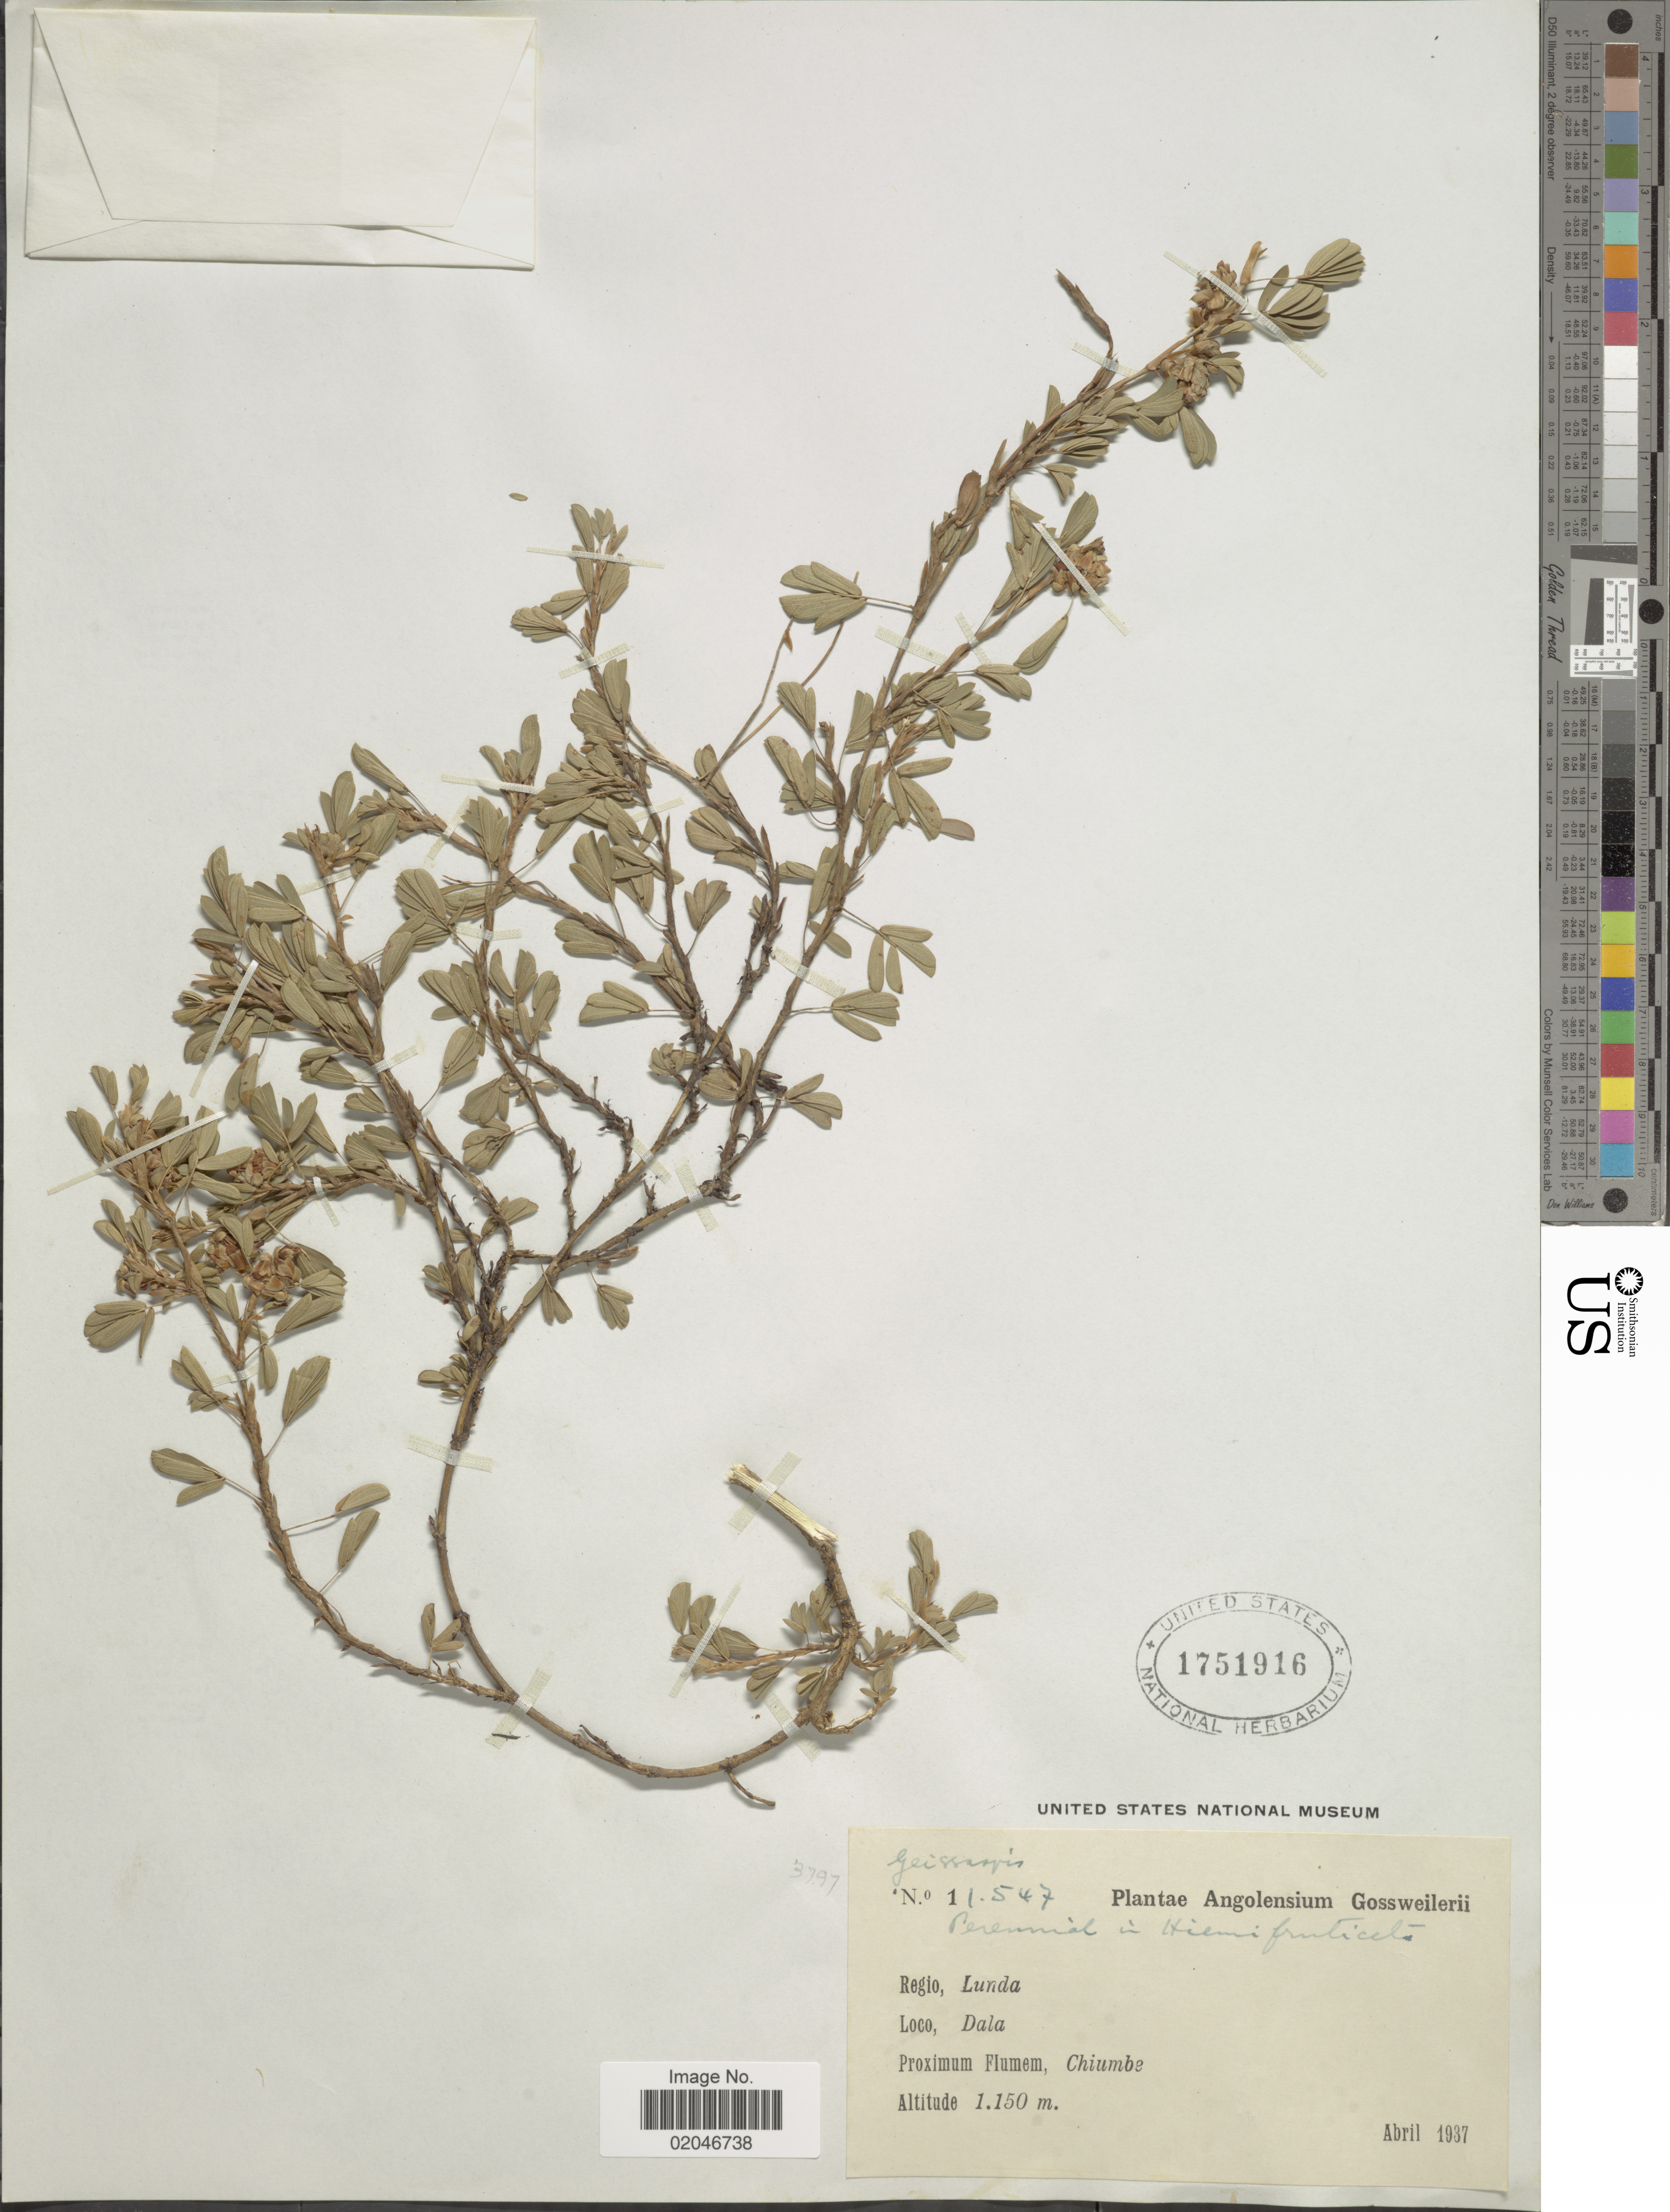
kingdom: Plantae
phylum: Tracheophyta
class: Magnoliopsida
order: Fabales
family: Fabaceae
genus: Geissaspis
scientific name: Geissaspis sp.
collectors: -. Gossweiler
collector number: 11547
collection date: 1937-04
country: Angola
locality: Regio Lunda, Dala, Chiumbe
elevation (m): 1150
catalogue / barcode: US 1751916